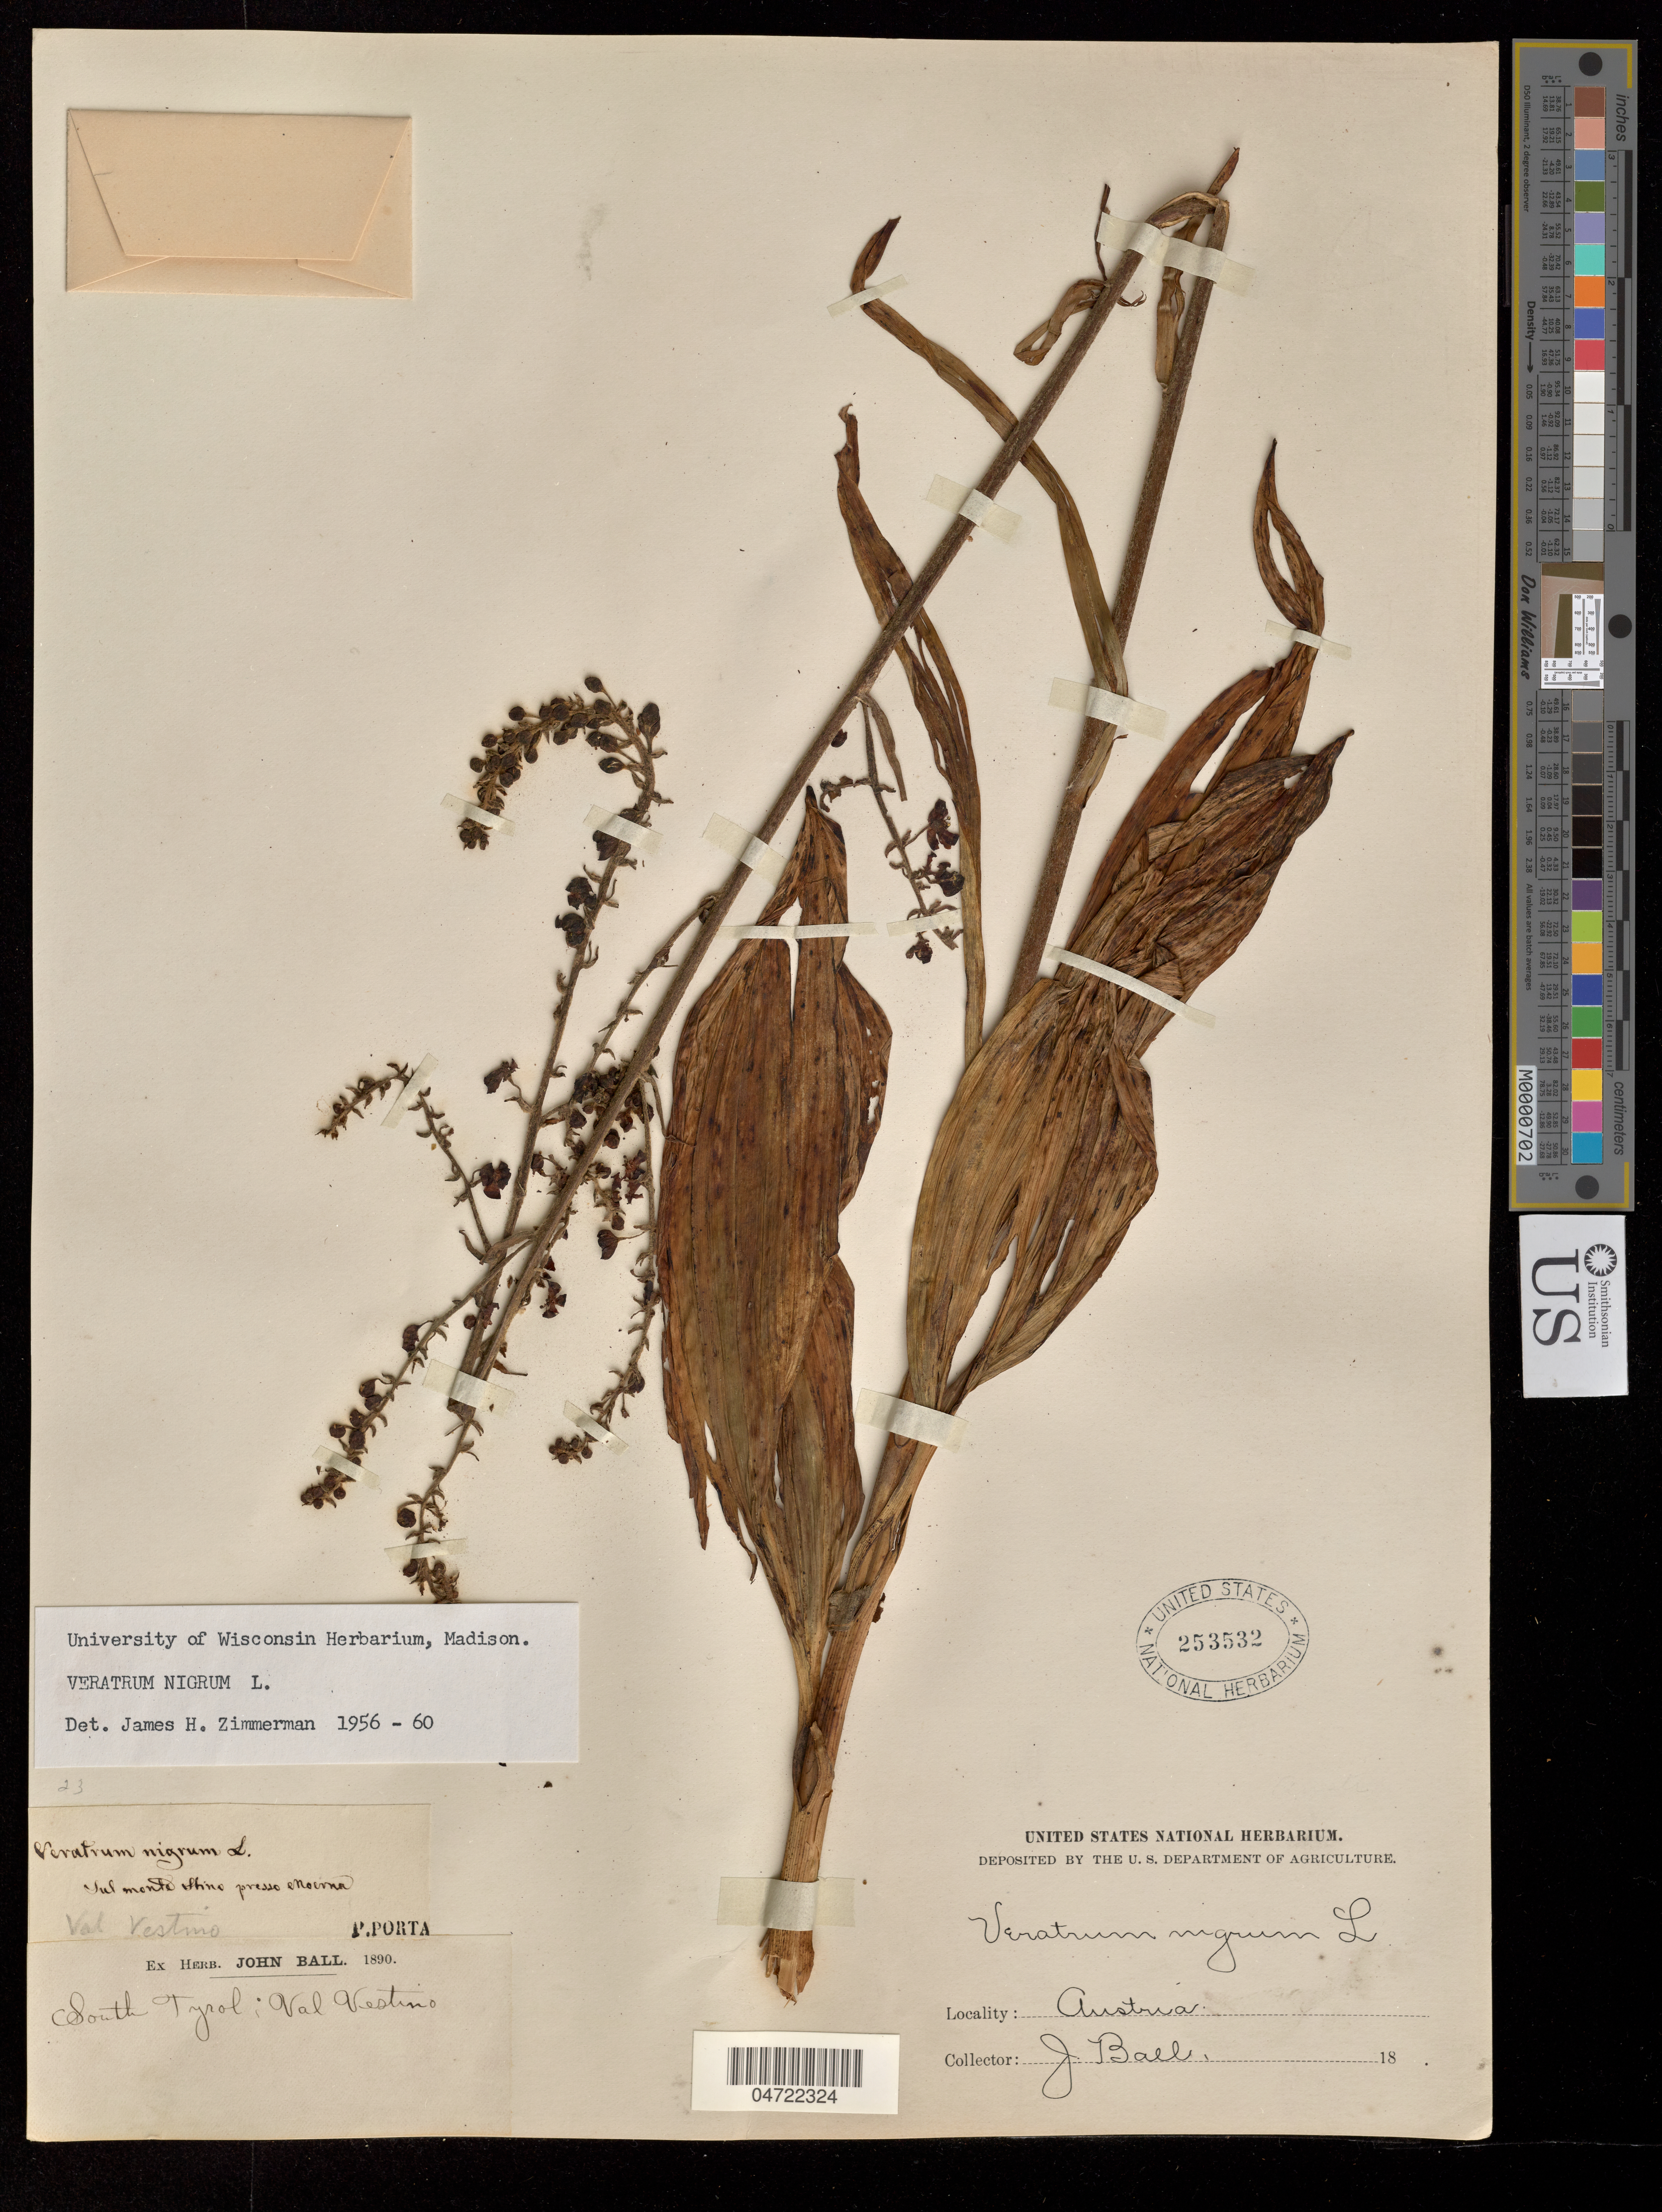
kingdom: Plantae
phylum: Tracheophyta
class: Liliopsida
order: Liliales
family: Melanthiaceae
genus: Veratrum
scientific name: Veratrum nigrum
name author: L.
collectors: J. Ball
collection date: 1890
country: Austria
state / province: Tirol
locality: South Tyrol, Val Vestino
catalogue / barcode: US 253532